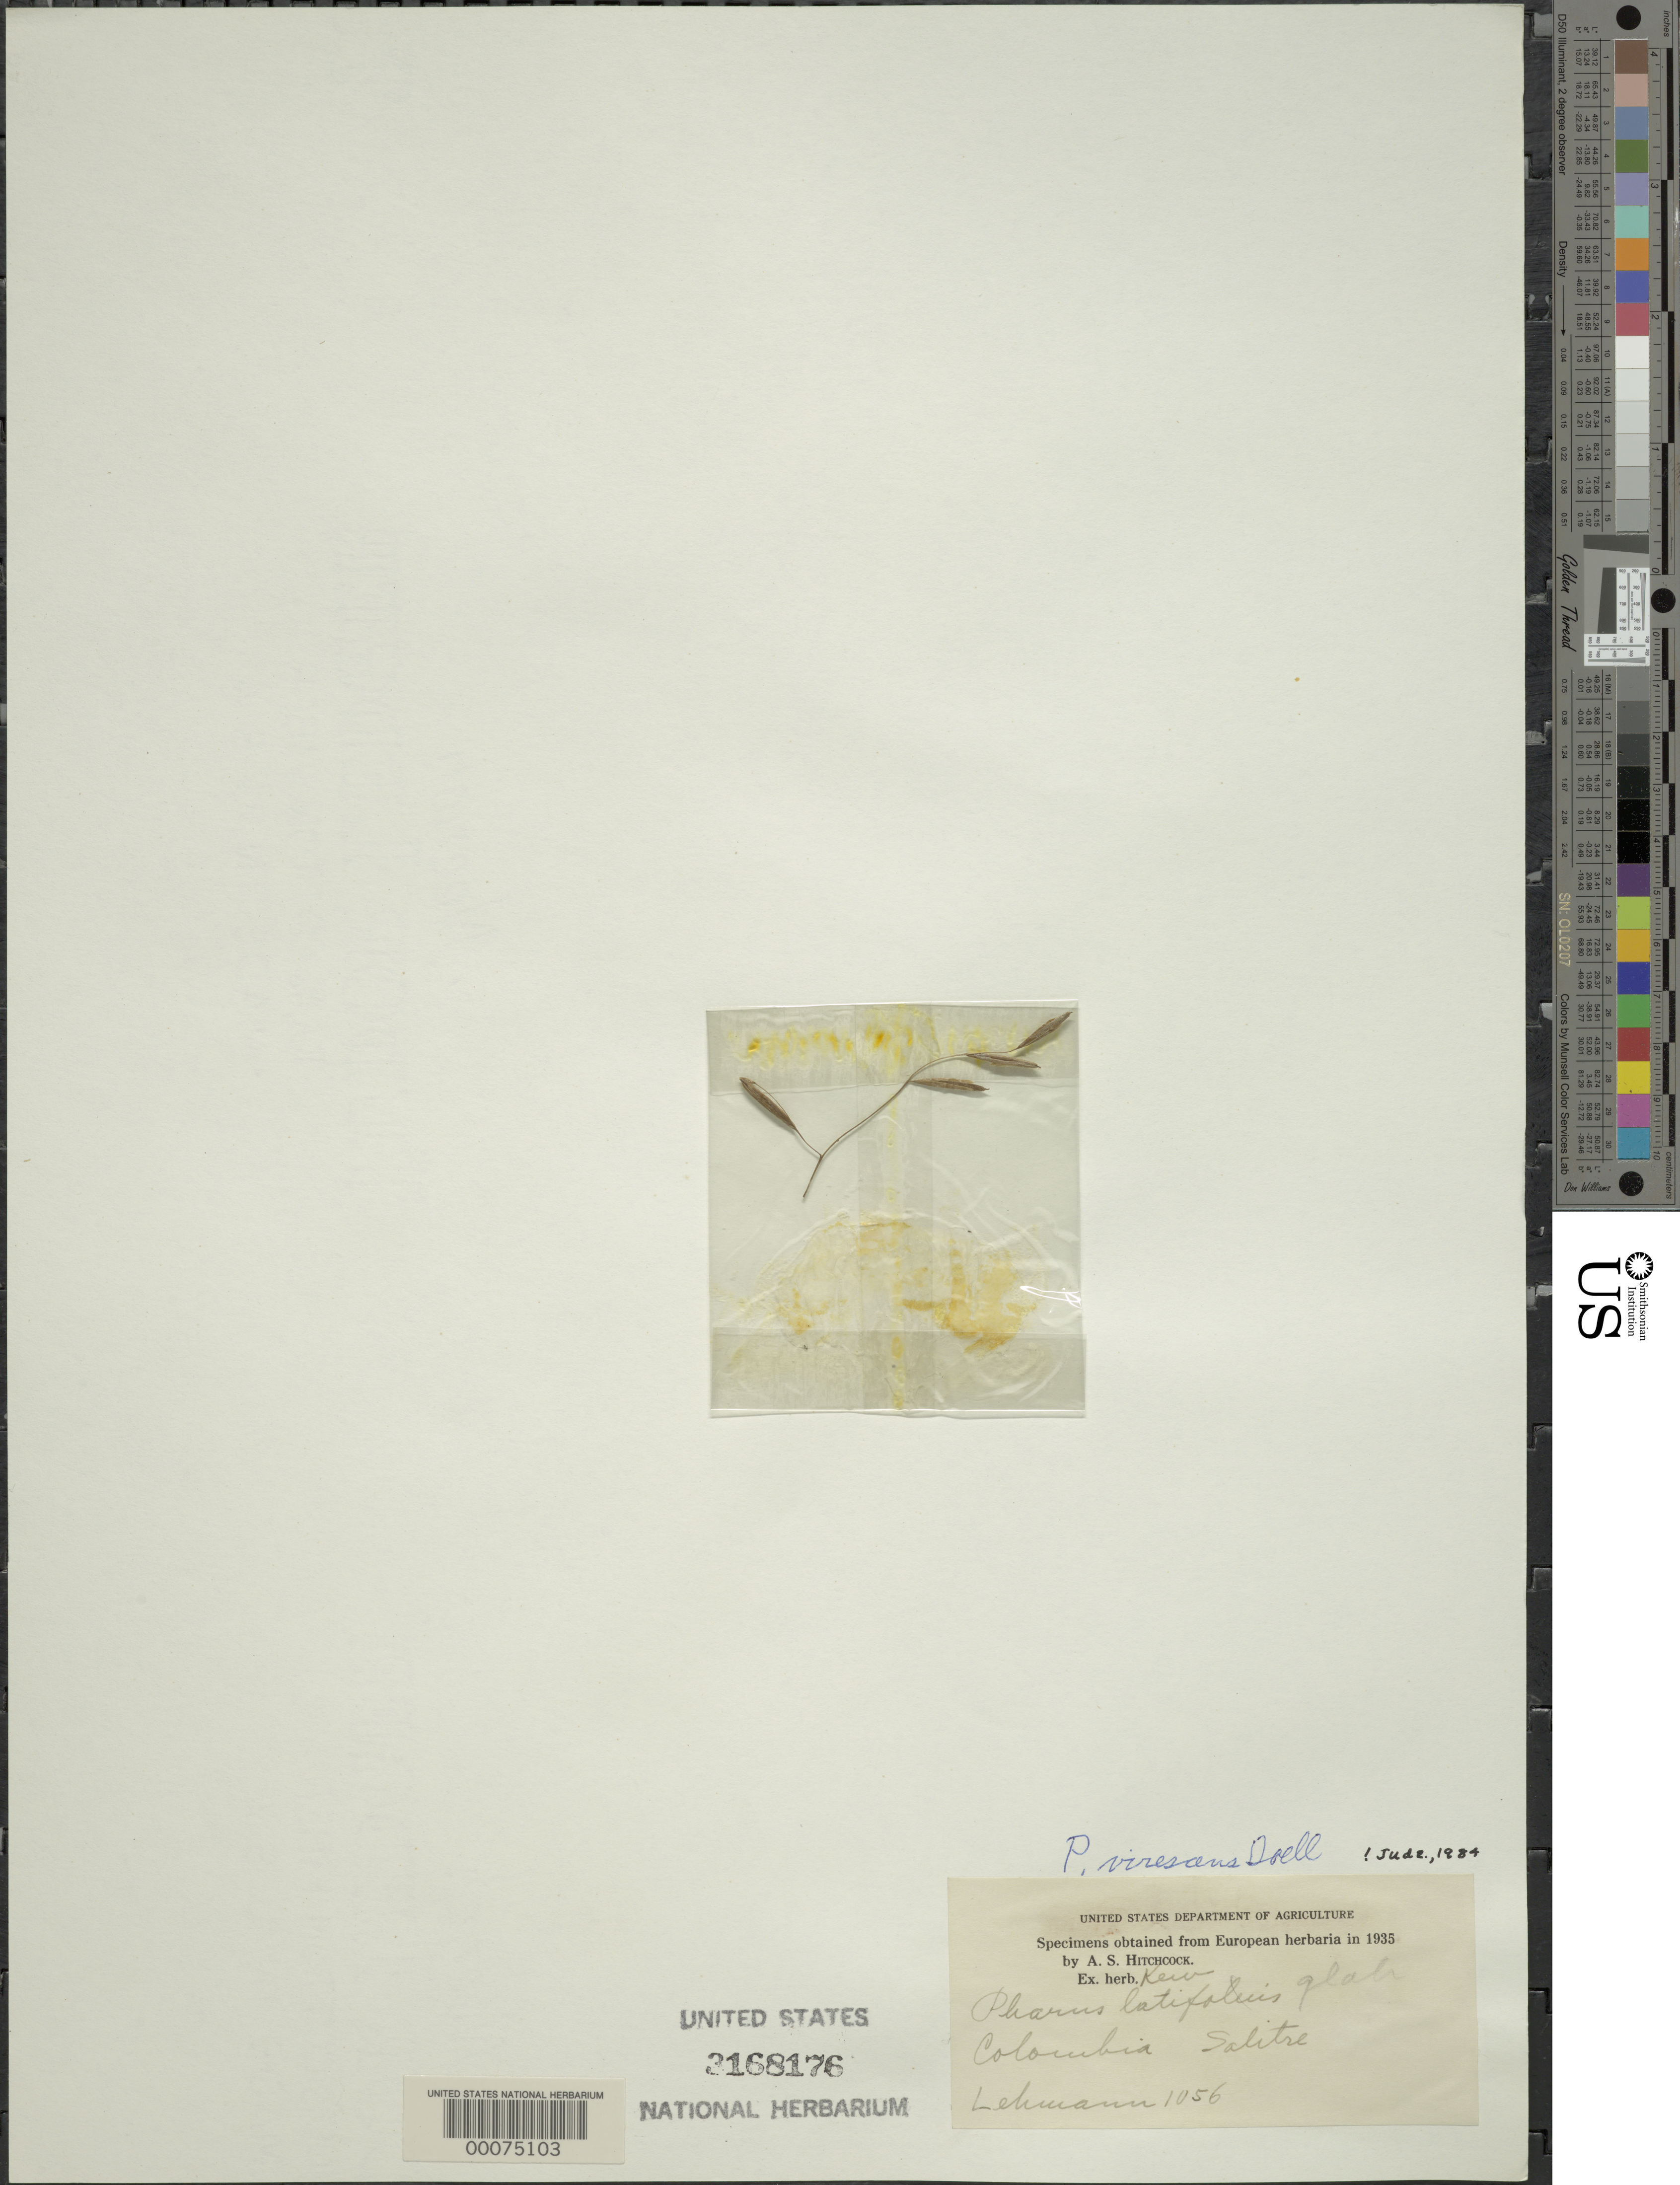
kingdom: Plantae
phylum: Tracheophyta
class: Liliopsida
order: Poales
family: Poaceae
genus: Pharus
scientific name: Pharus virescens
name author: Döll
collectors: -. Lehmann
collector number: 1056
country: Colombia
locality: Salitre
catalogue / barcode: US 3168176